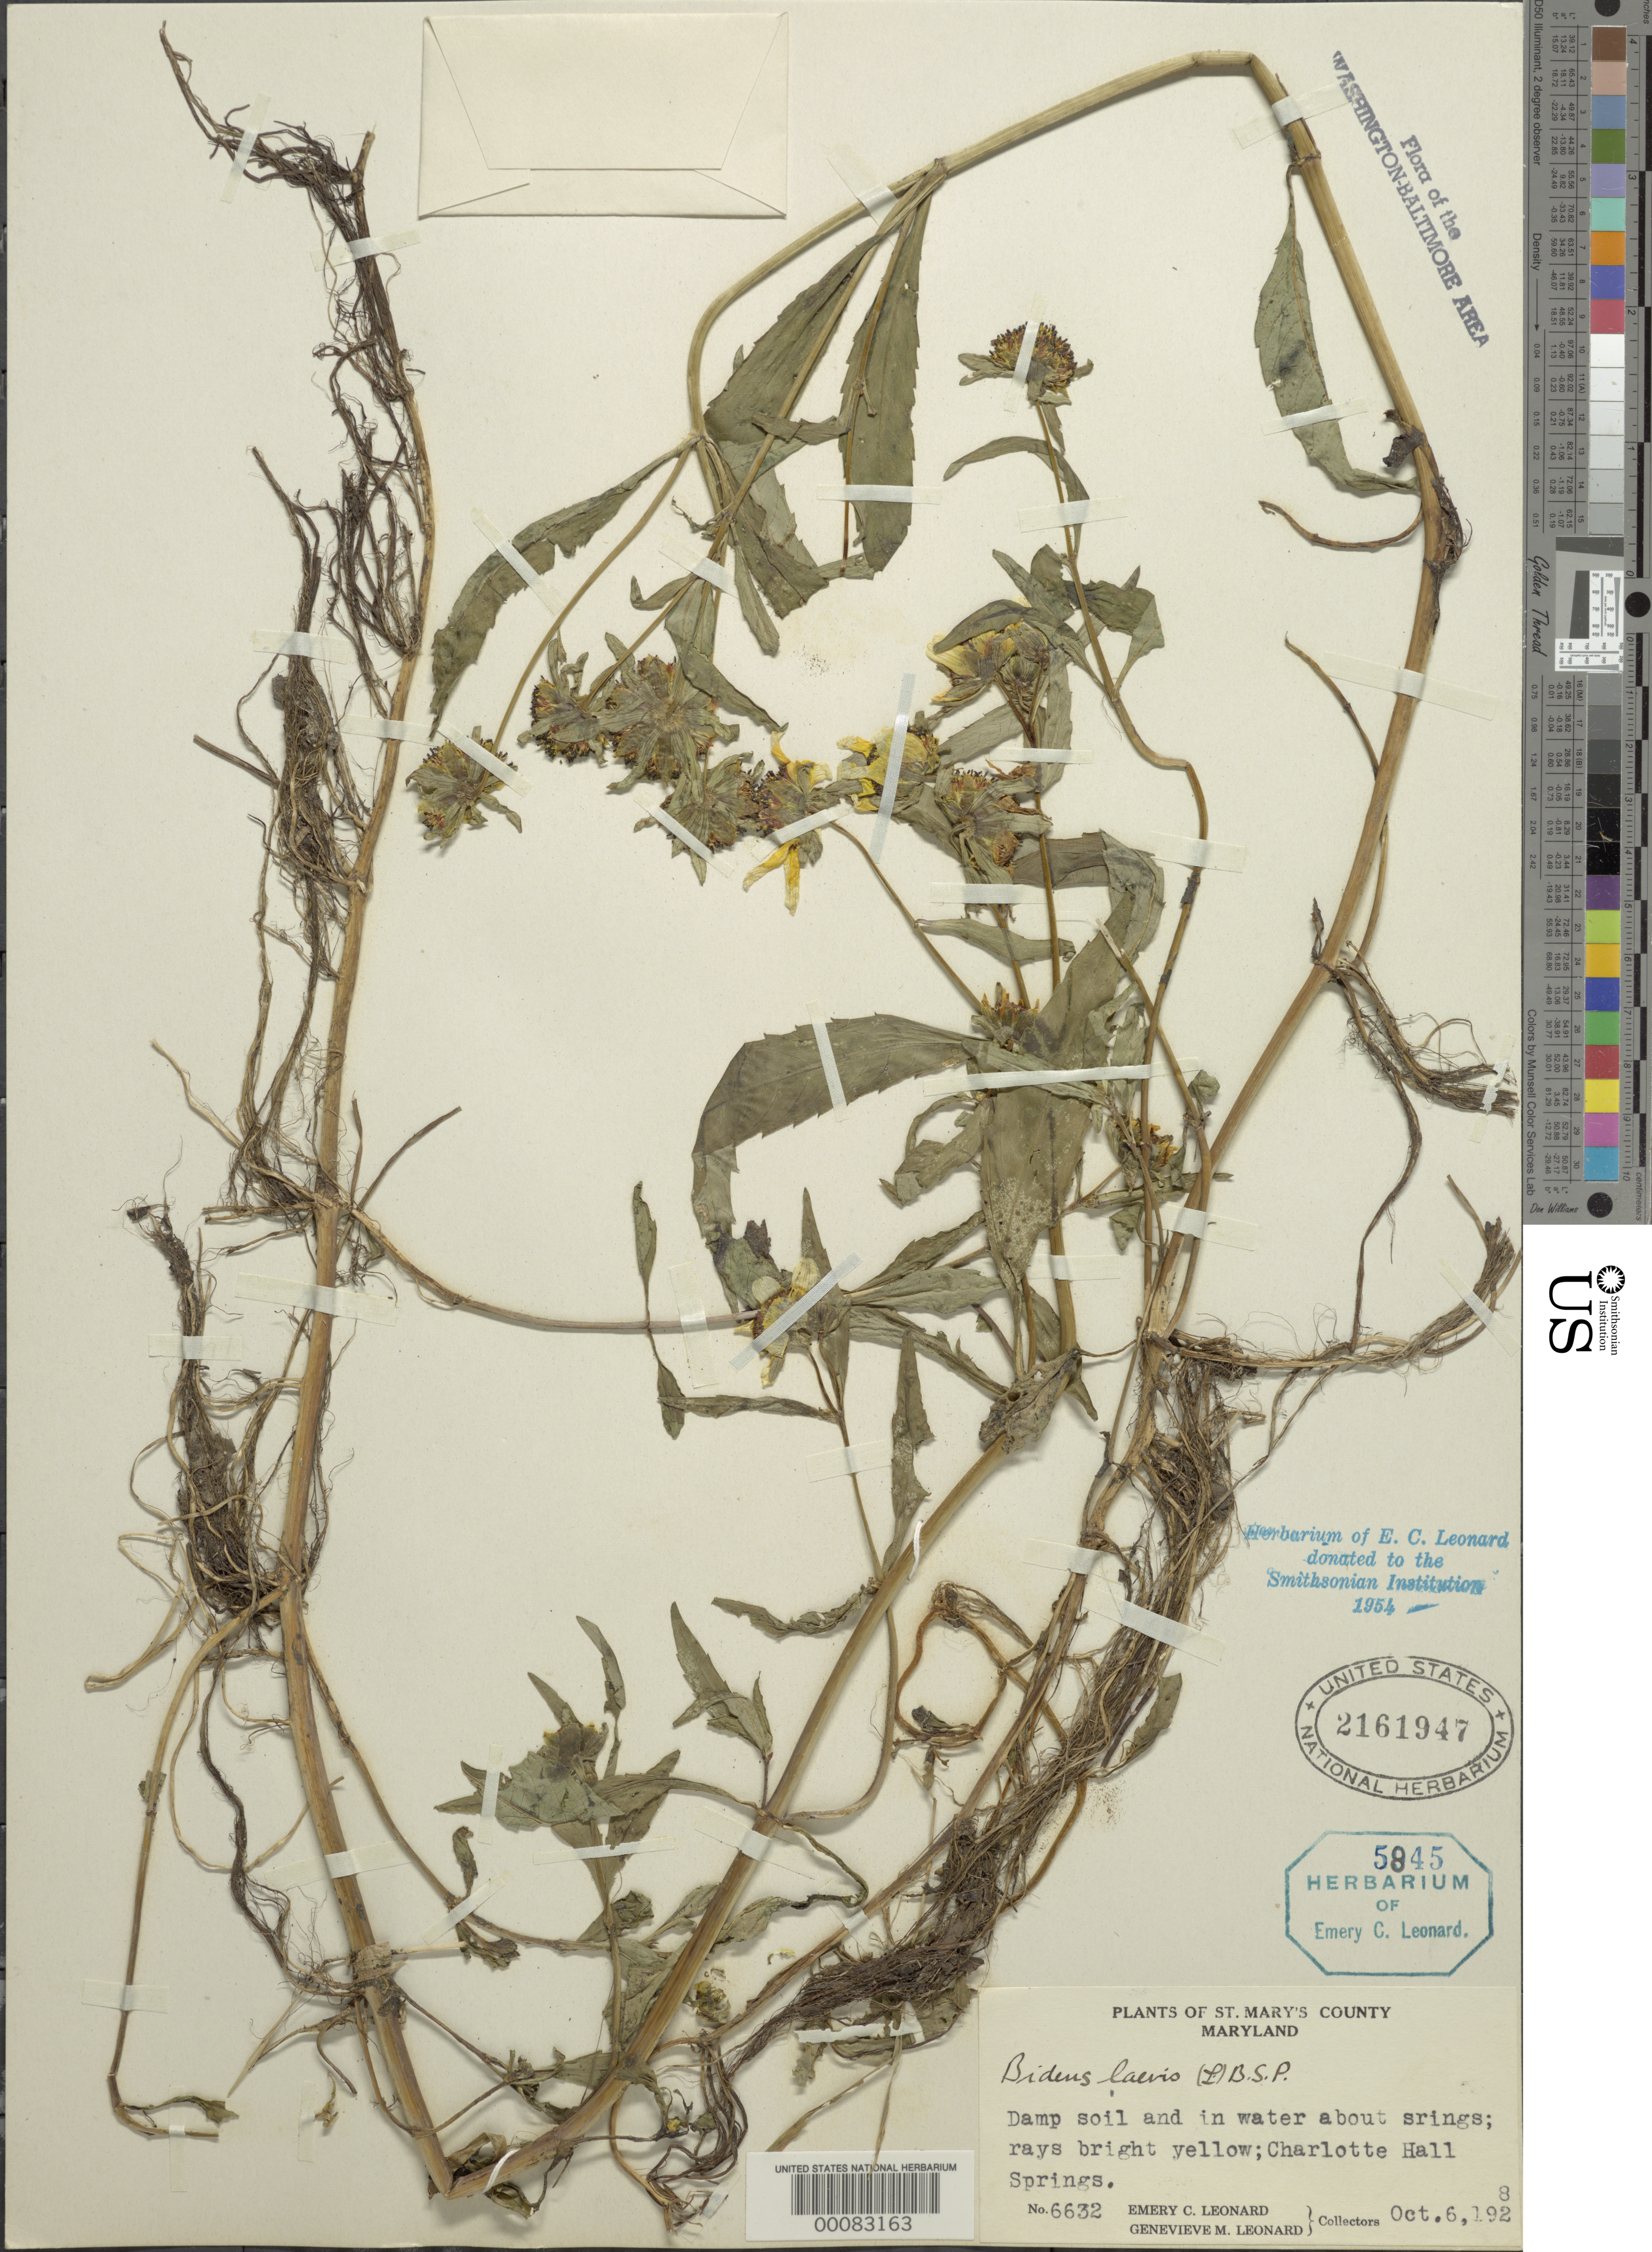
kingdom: Plantae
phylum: Tracheophyta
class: Magnoliopsida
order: Asterales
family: Asteraceae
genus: Bidens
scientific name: Bidens laevis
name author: (L.) Britton, Stearns & Poggenb.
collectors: E. C. Leonard & G. M. Leonard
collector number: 6632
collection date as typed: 06 Oct 1928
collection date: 1928-10-06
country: United States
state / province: Maryland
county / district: St. Mary's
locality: Charlotte Hall Springs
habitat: Damp soil around spring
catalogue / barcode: US 2161947